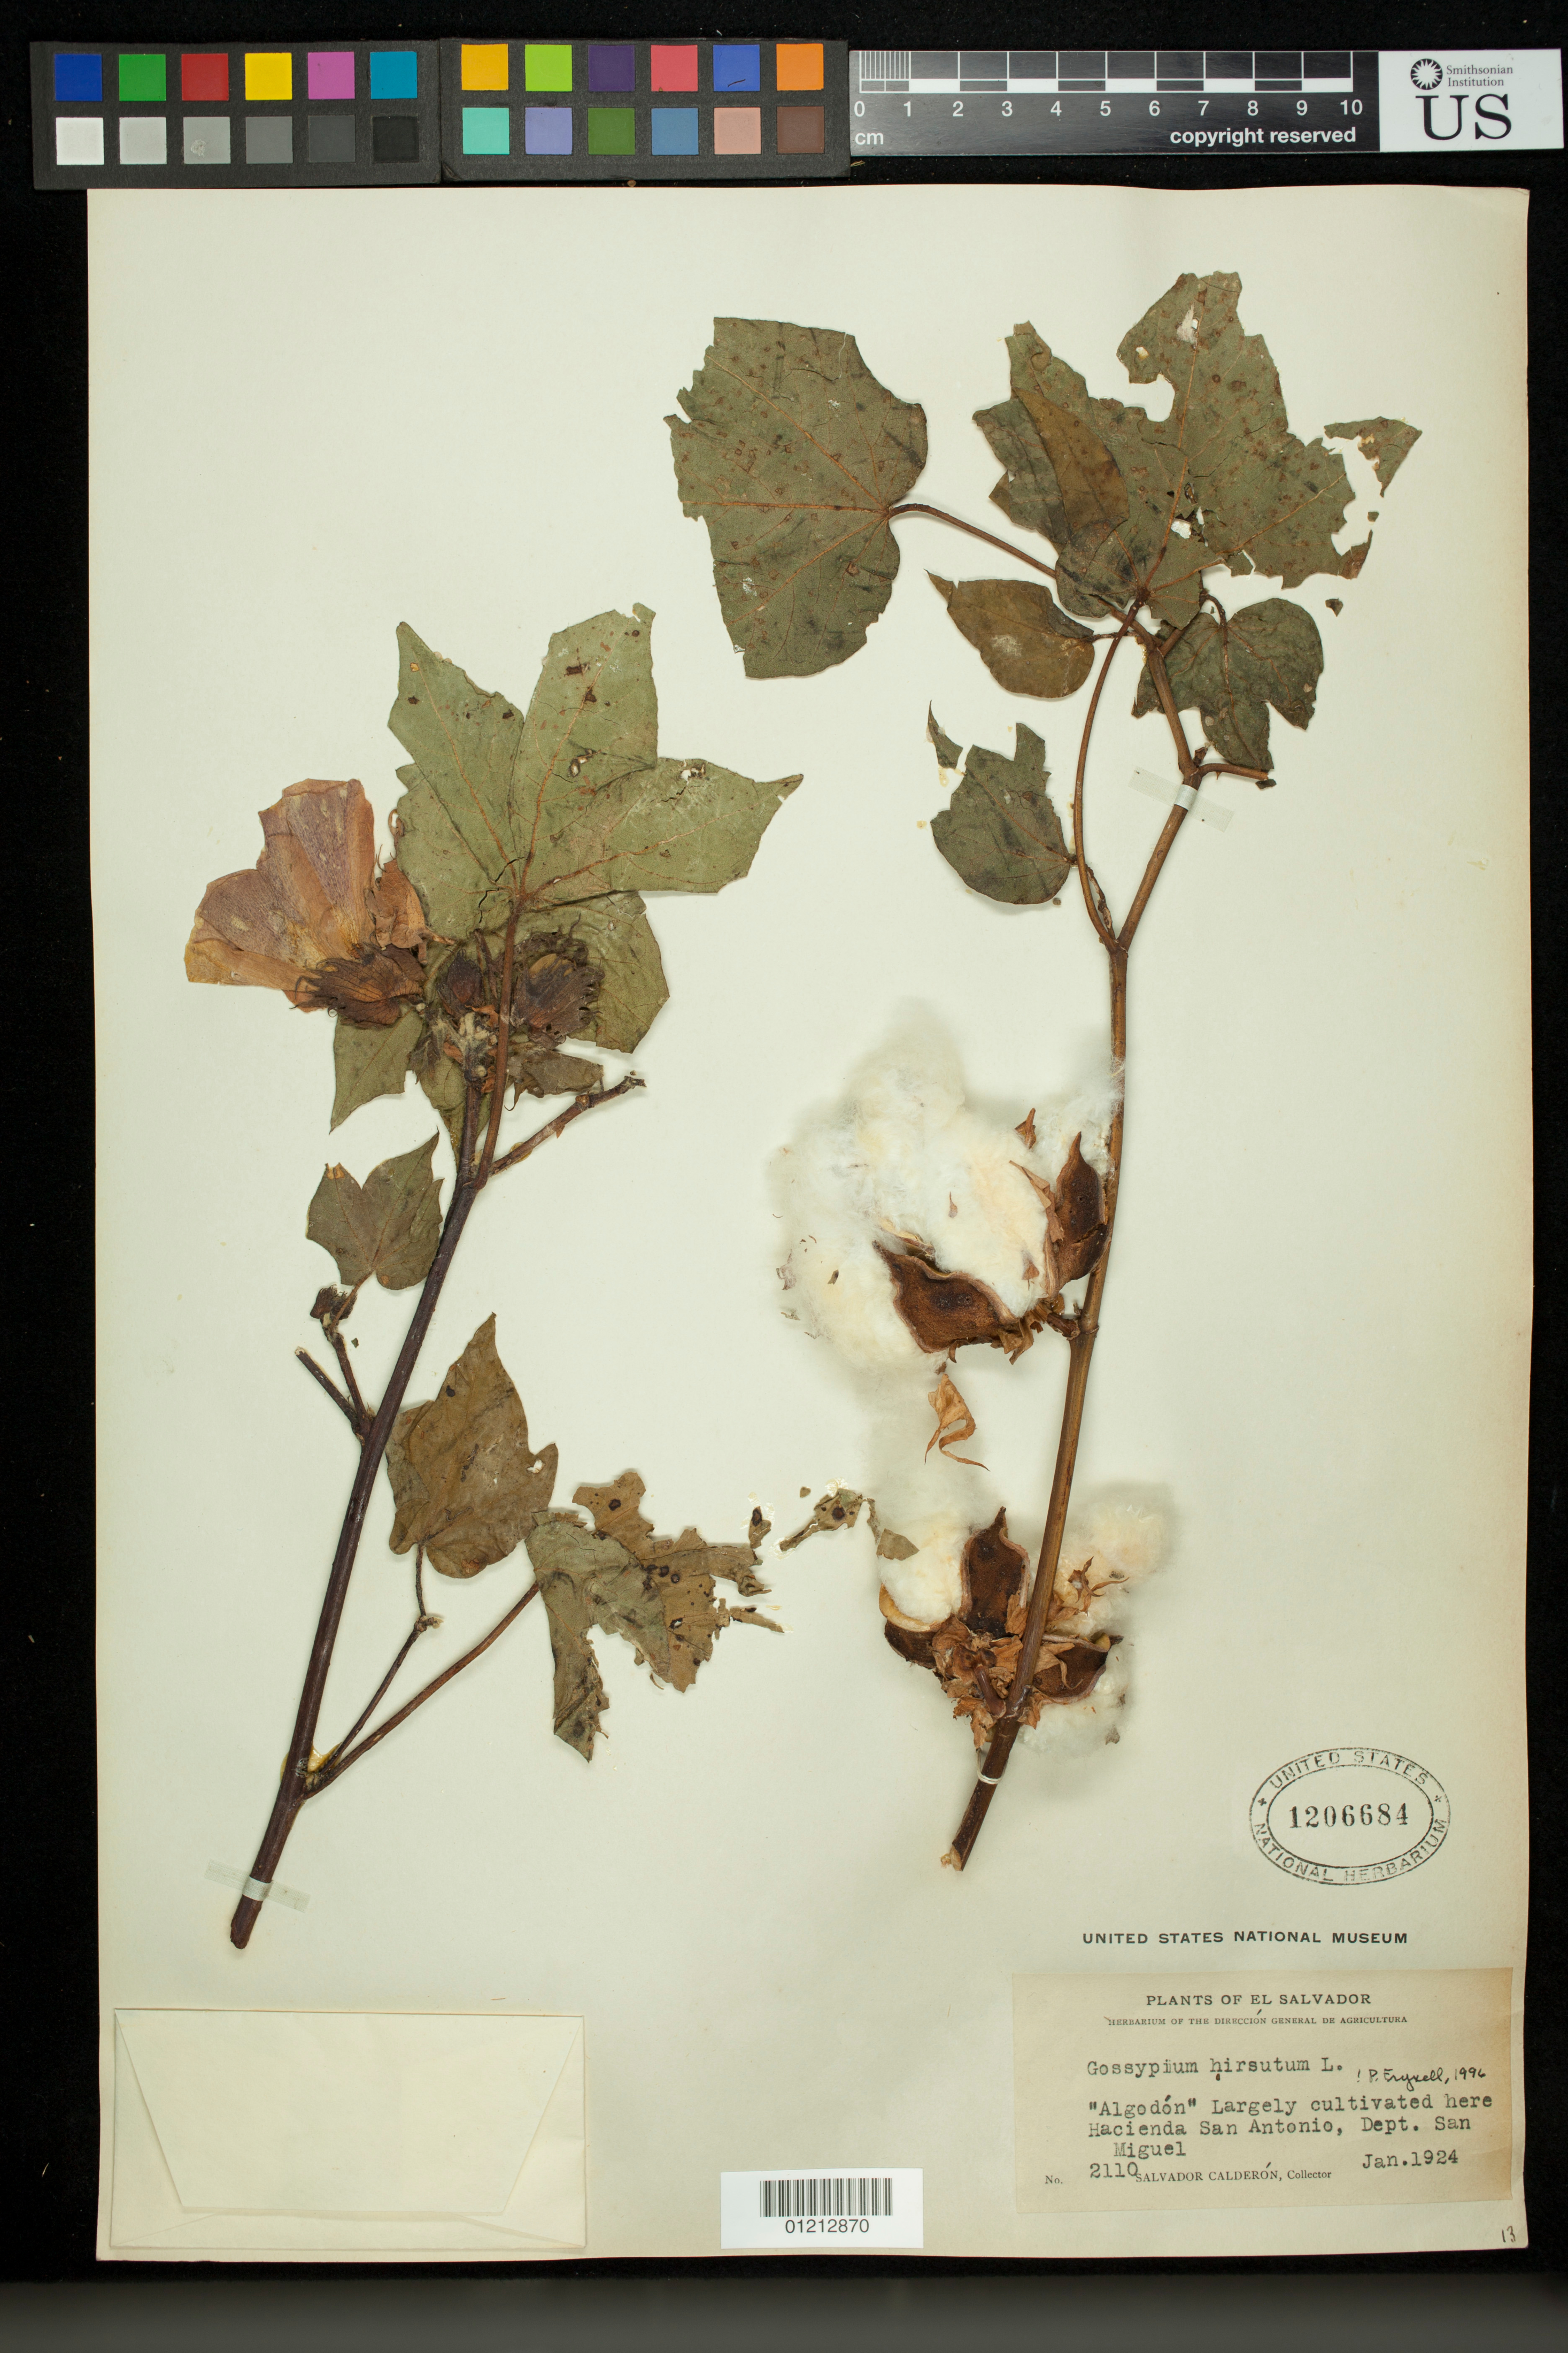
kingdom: Plantae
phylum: Tracheophyta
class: Magnoliopsida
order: Malvales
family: Malvaceae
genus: Gossypium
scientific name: Gossypium barbadense x G. hirsutum L.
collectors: S. Caldeon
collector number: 2110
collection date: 1924-01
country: El Salvador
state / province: San Miguel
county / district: San Antonio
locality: Algodon Largely cultivated here Hacienda San Antonio, Dept. San Miguel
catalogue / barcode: US 1206684